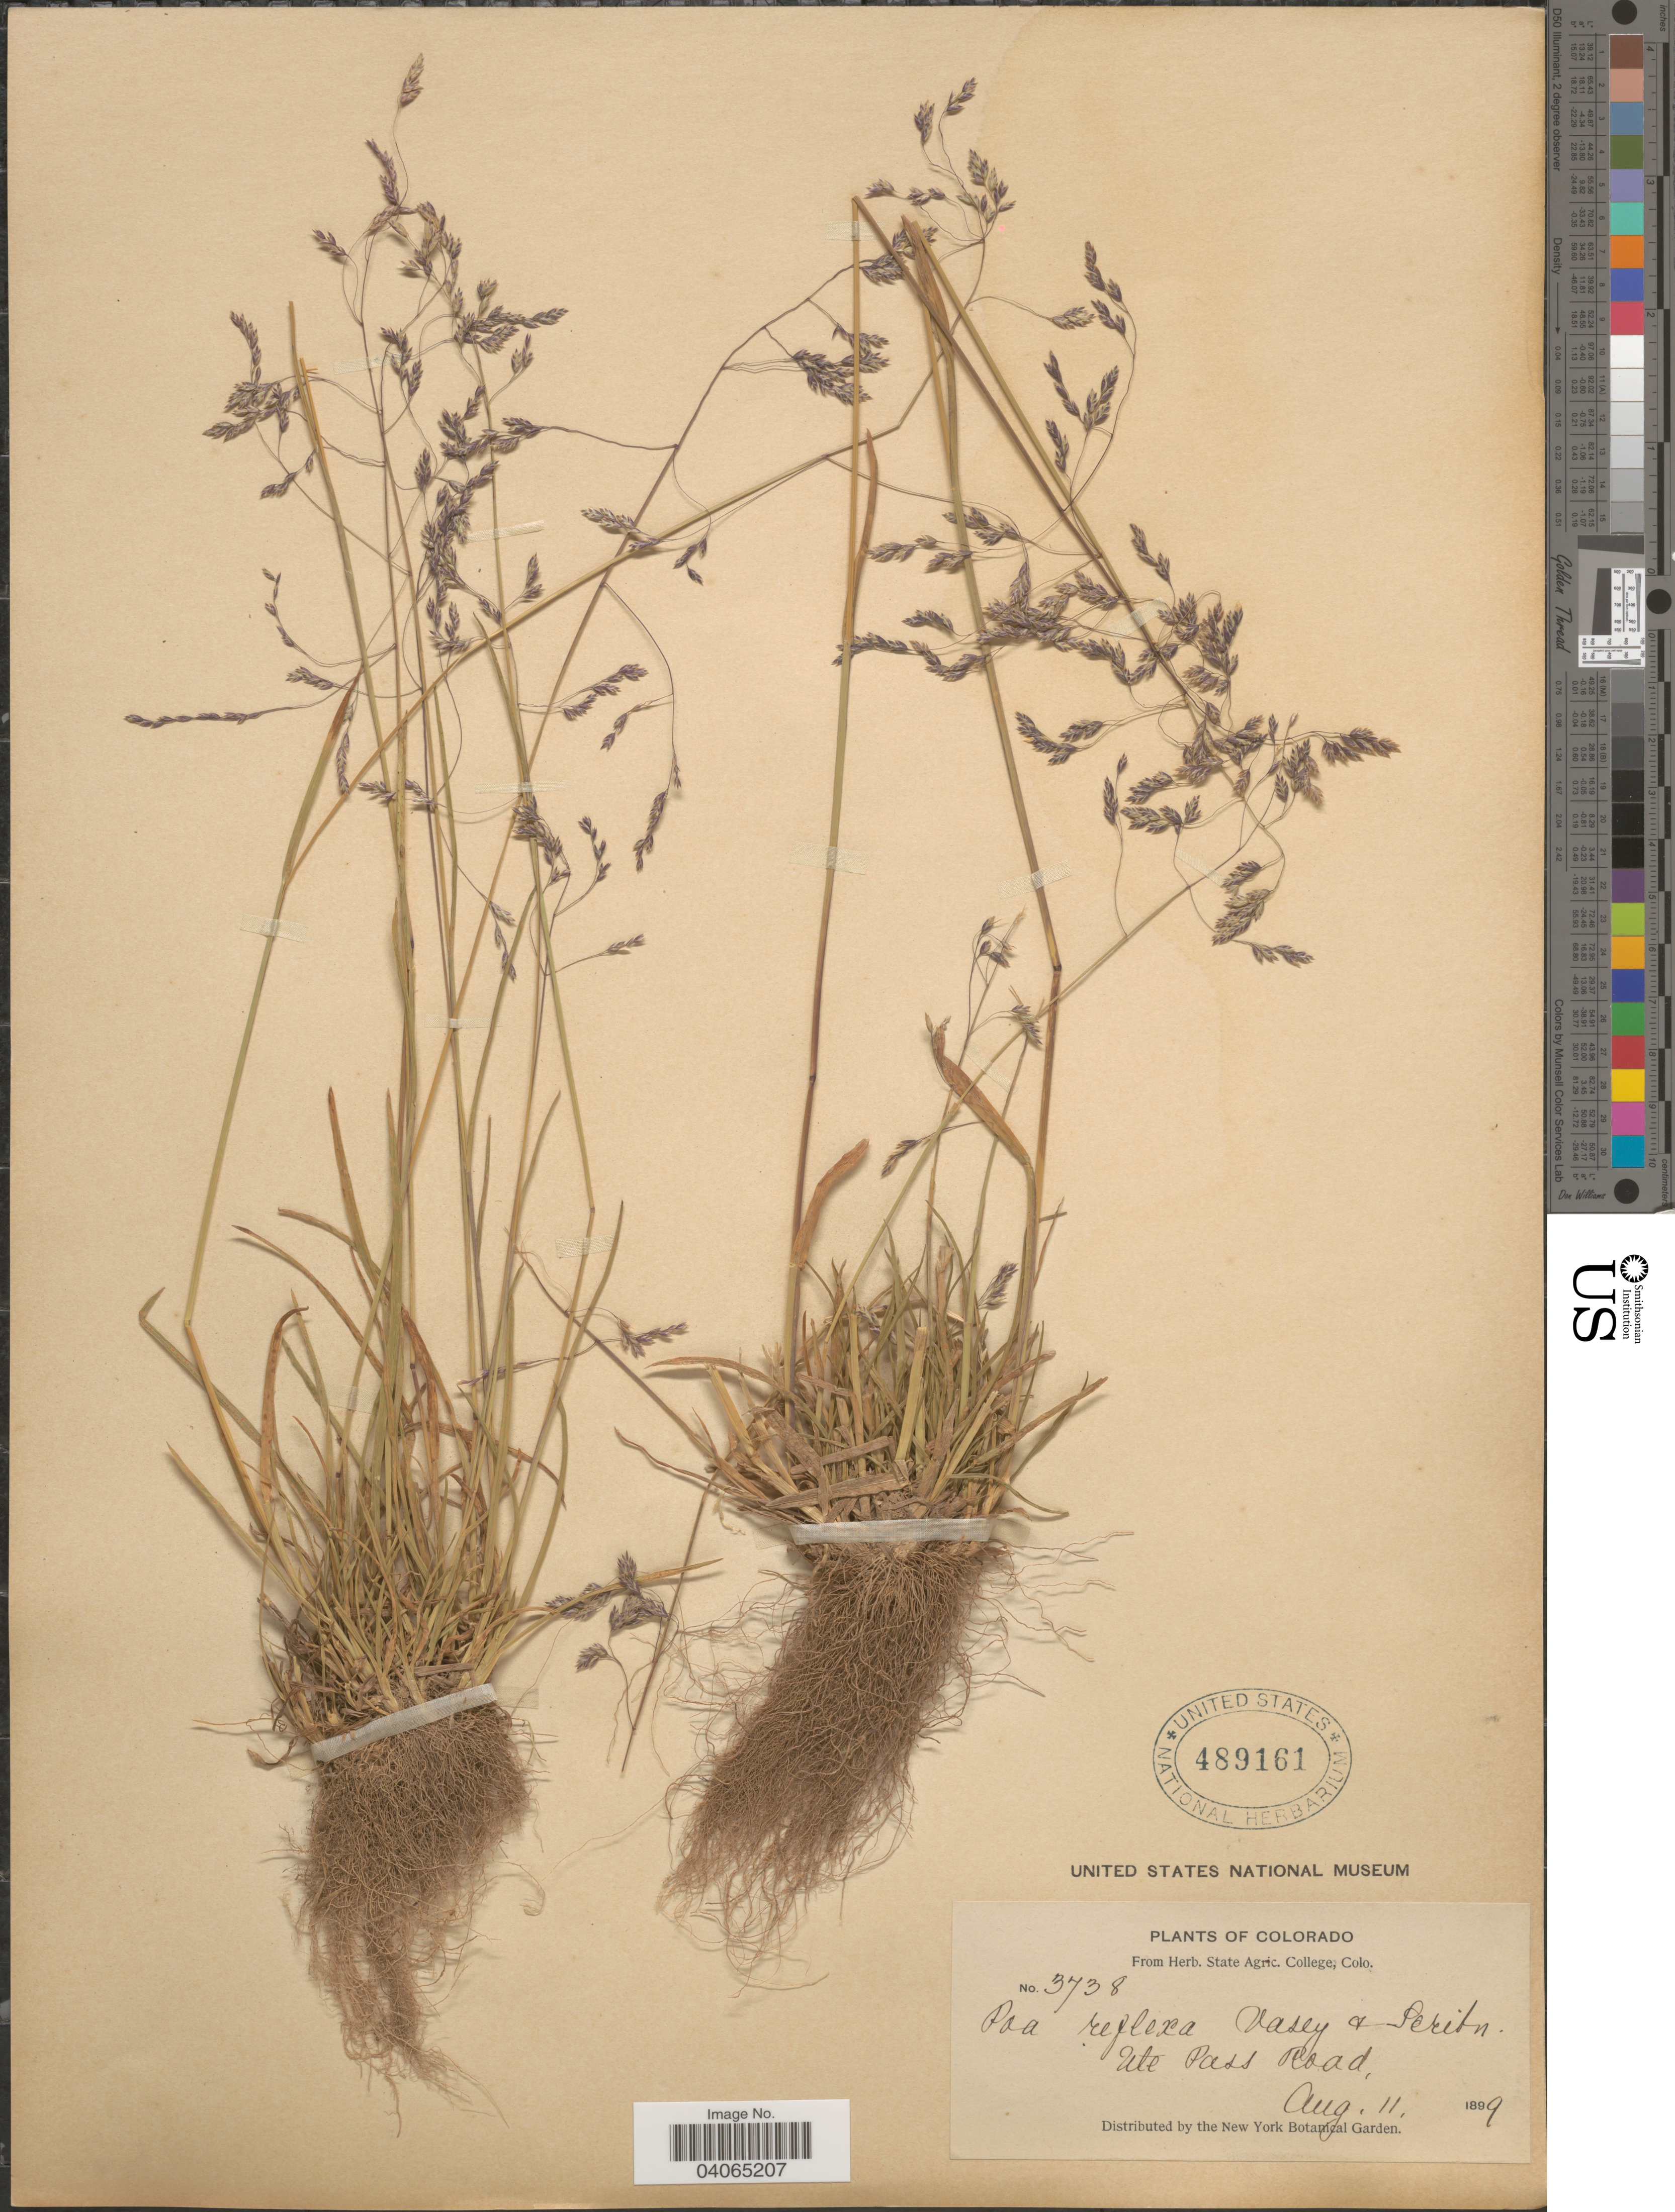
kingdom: Plantae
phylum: Tracheophyta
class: Liliopsida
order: Poales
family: Poaceae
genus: Poa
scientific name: Poa reflexa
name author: Vasey & Scribn.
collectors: ex herb. State Agric. College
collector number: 3738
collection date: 1899-08-11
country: United States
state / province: Colorado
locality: Ute Pass Road.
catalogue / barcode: US 489161